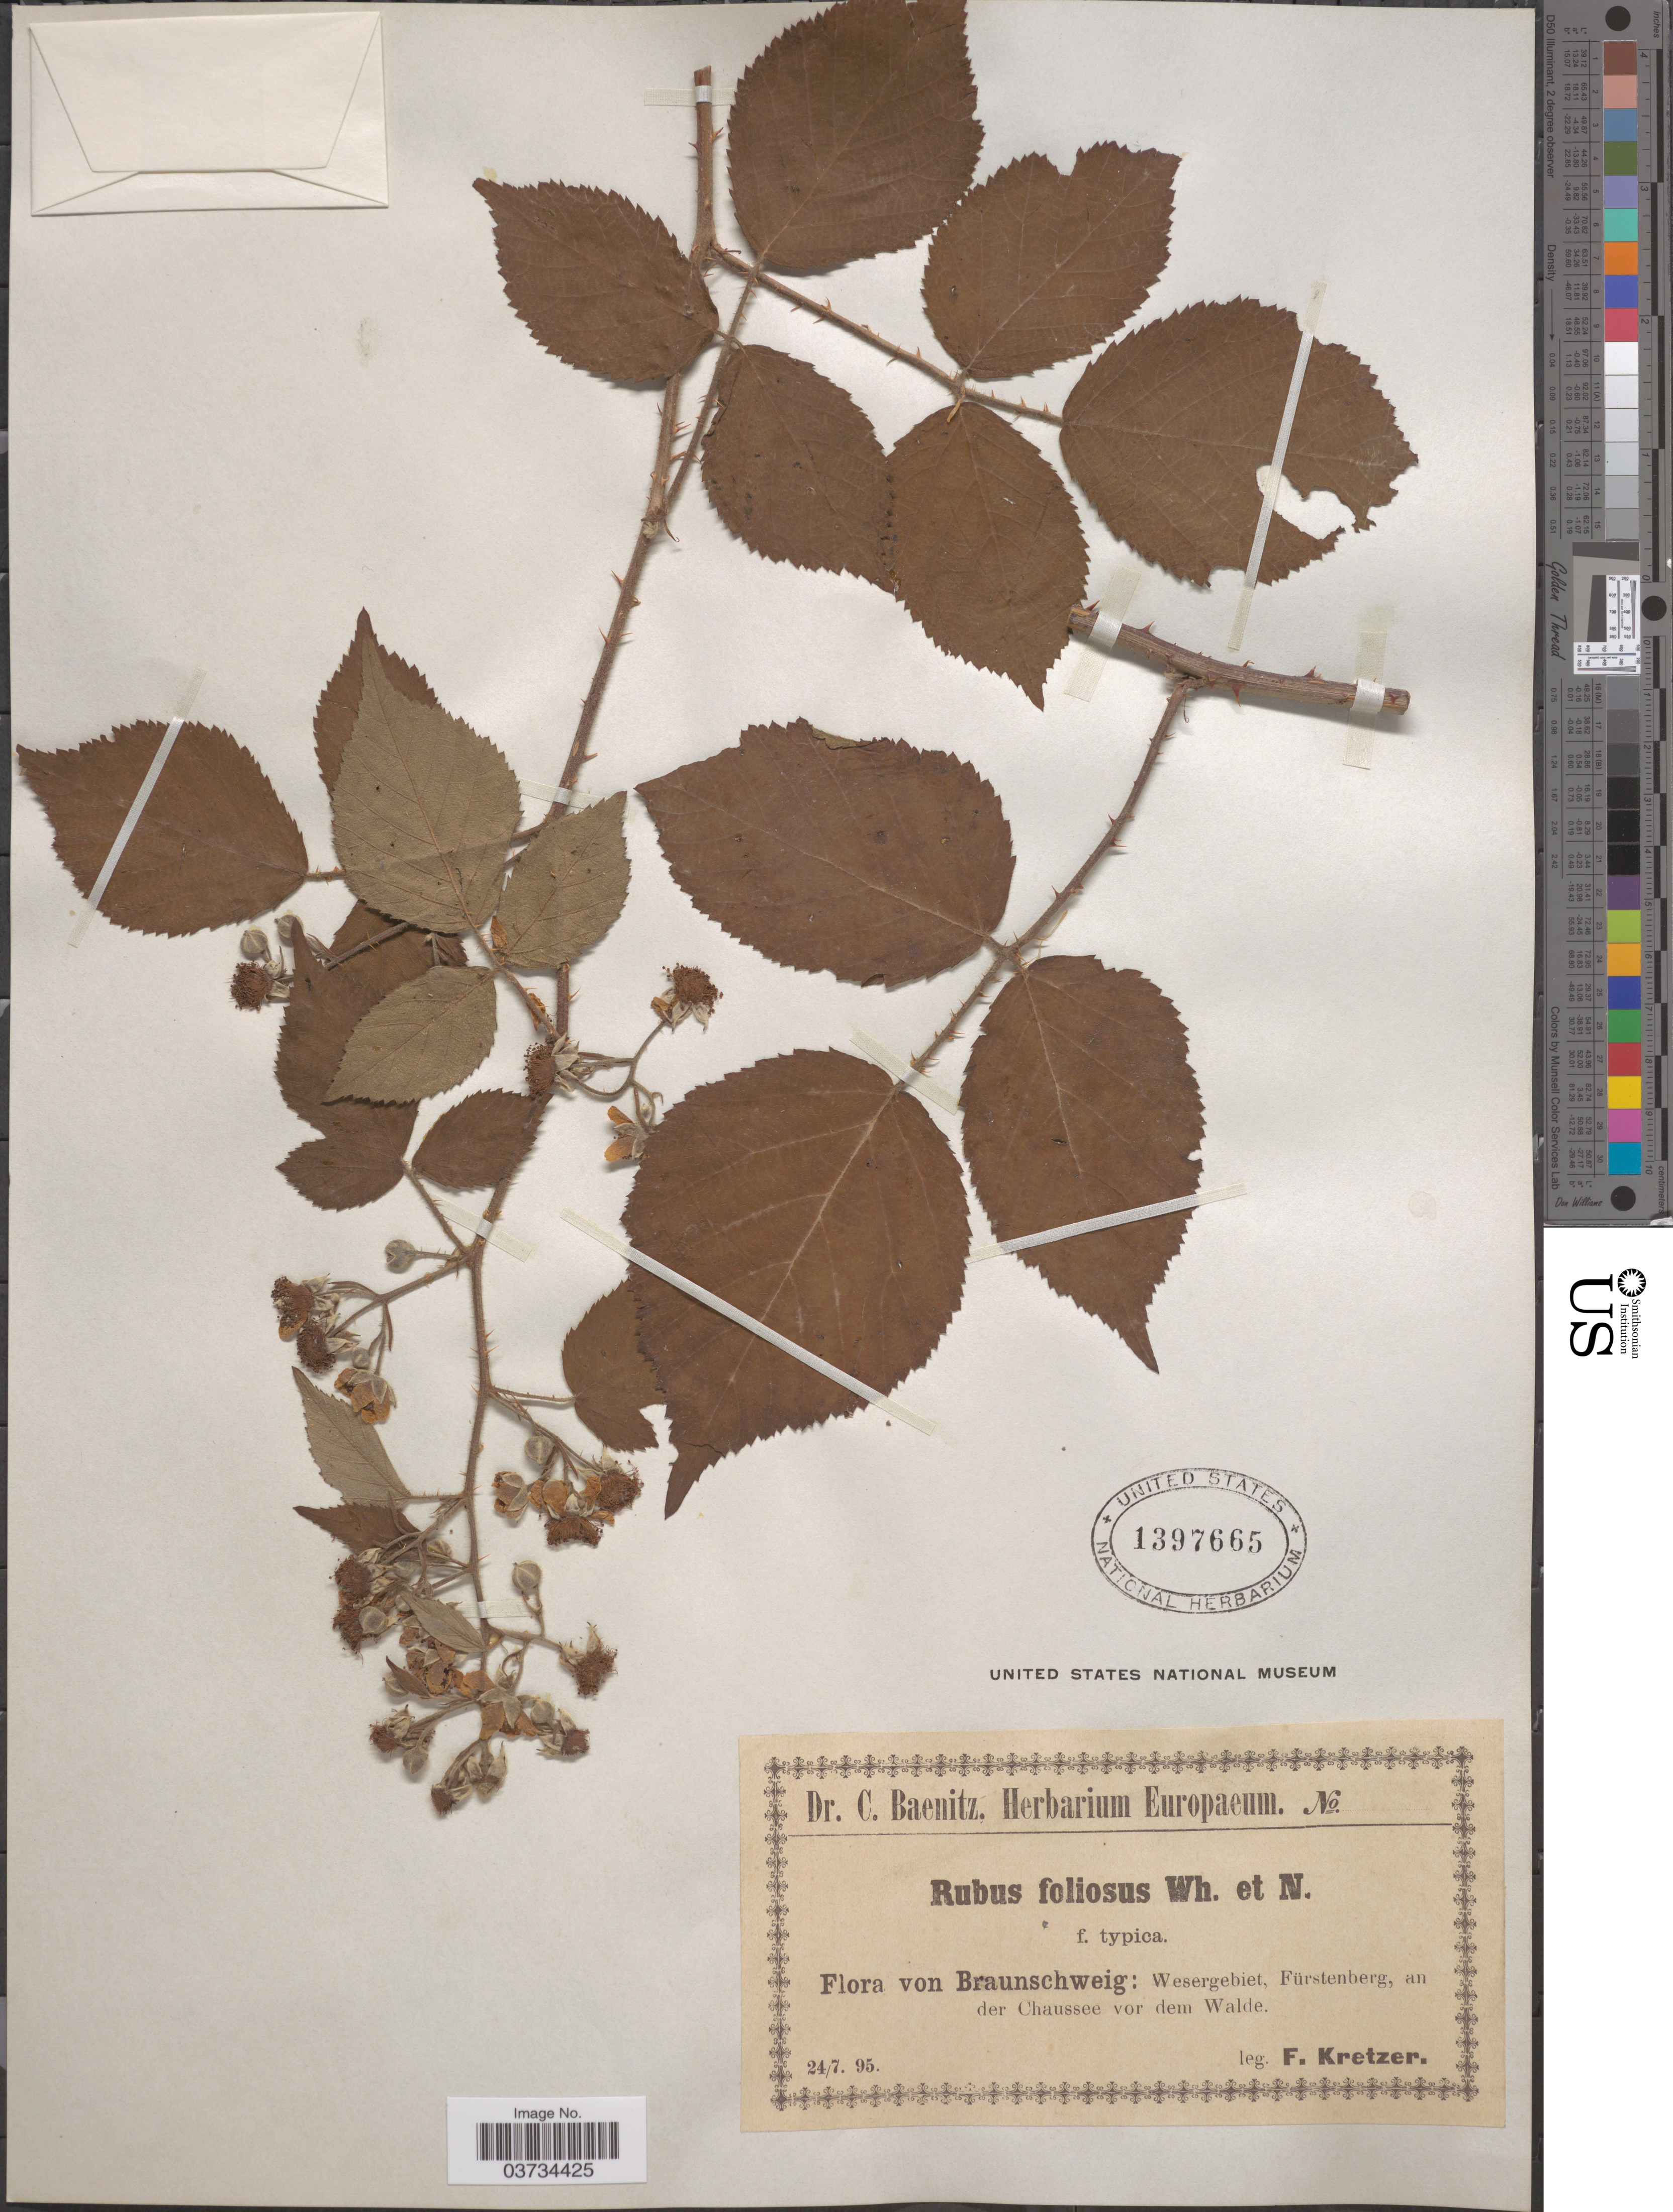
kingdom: Plantae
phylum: Tracheophyta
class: Magnoliopsida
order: Rosales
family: Rosaceae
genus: Rubus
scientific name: Rubus foliosus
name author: Weihe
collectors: F. Kretzer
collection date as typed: Transcribed d/m/y: 24/7/95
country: Germany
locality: Braunschweig: Wesergebiet, Fürstenberg, an der Chaussee vor dem Walde.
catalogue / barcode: US 1397665